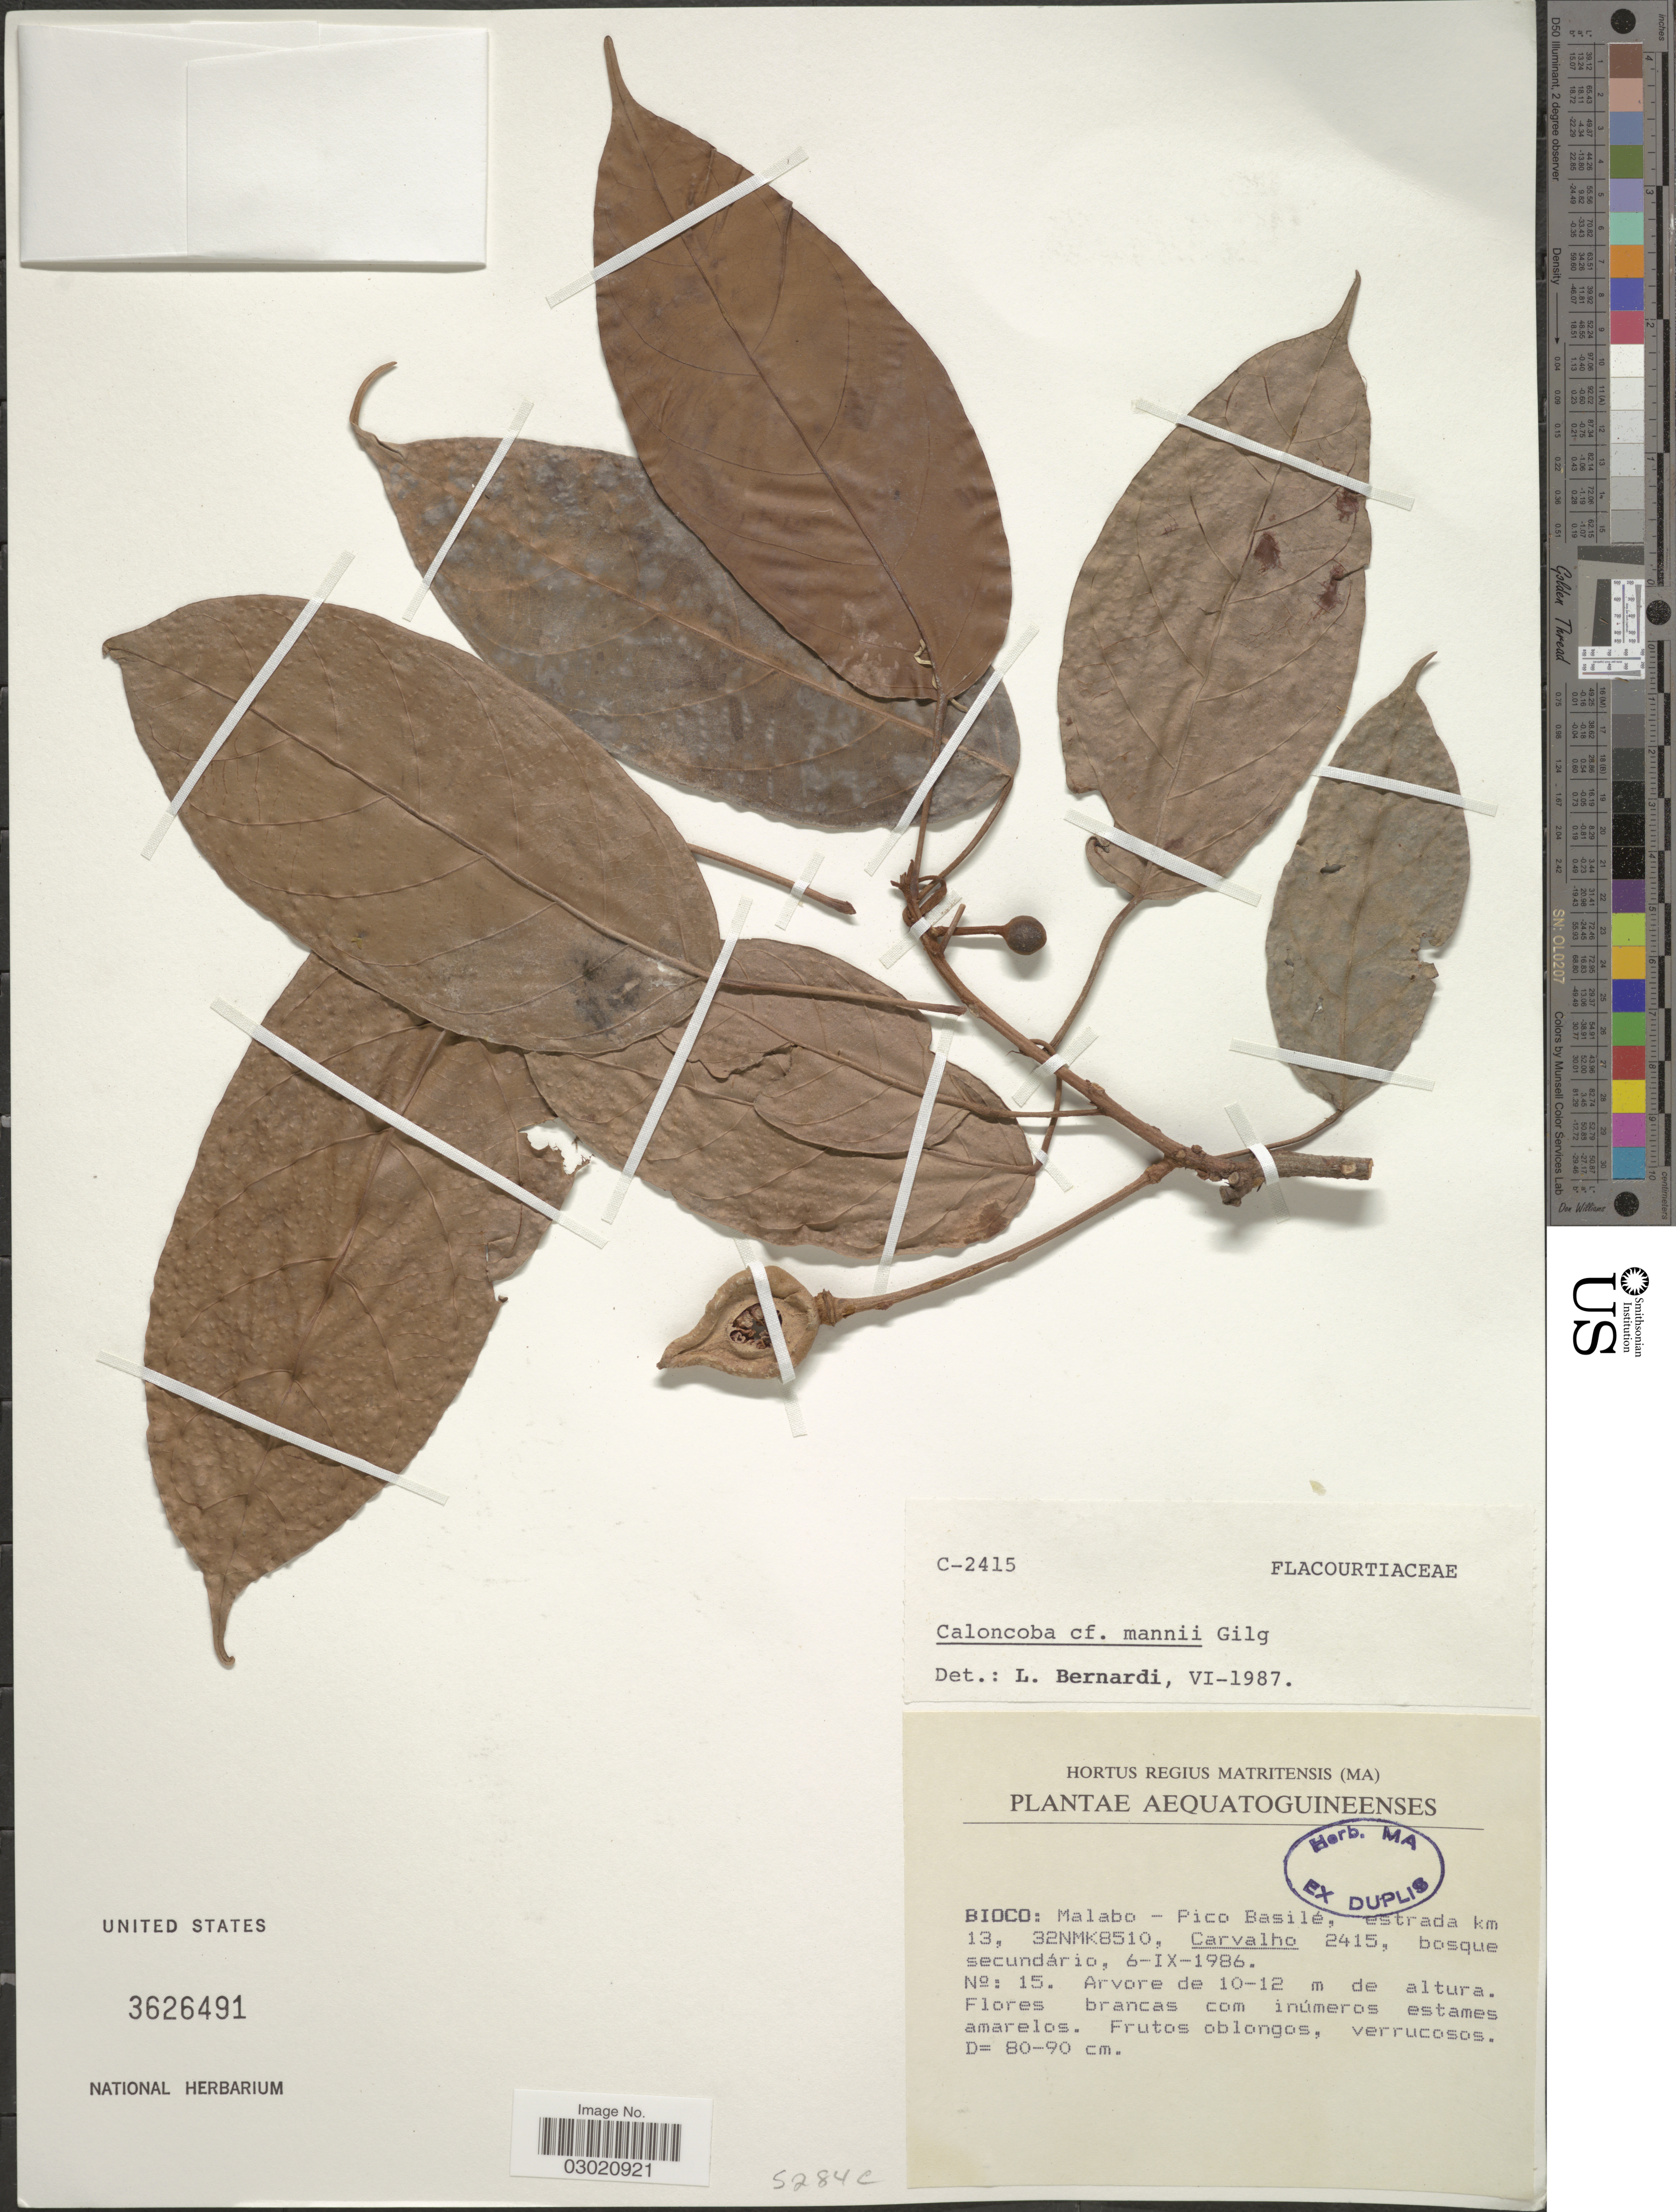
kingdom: Plantae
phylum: Tracheophyta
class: Magnoliopsida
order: Malpighiales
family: Achariaceae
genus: Caloncoba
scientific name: Caloncoba mannii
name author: (Oliv.) Gilg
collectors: Carvalho, --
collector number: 2415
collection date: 1986-09-06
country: Equatorial Guinea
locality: Aequatoguineenses. Bioco: Malabo - Pico Basilé, estrada km 13, 32NMK8510.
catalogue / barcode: US 3626491